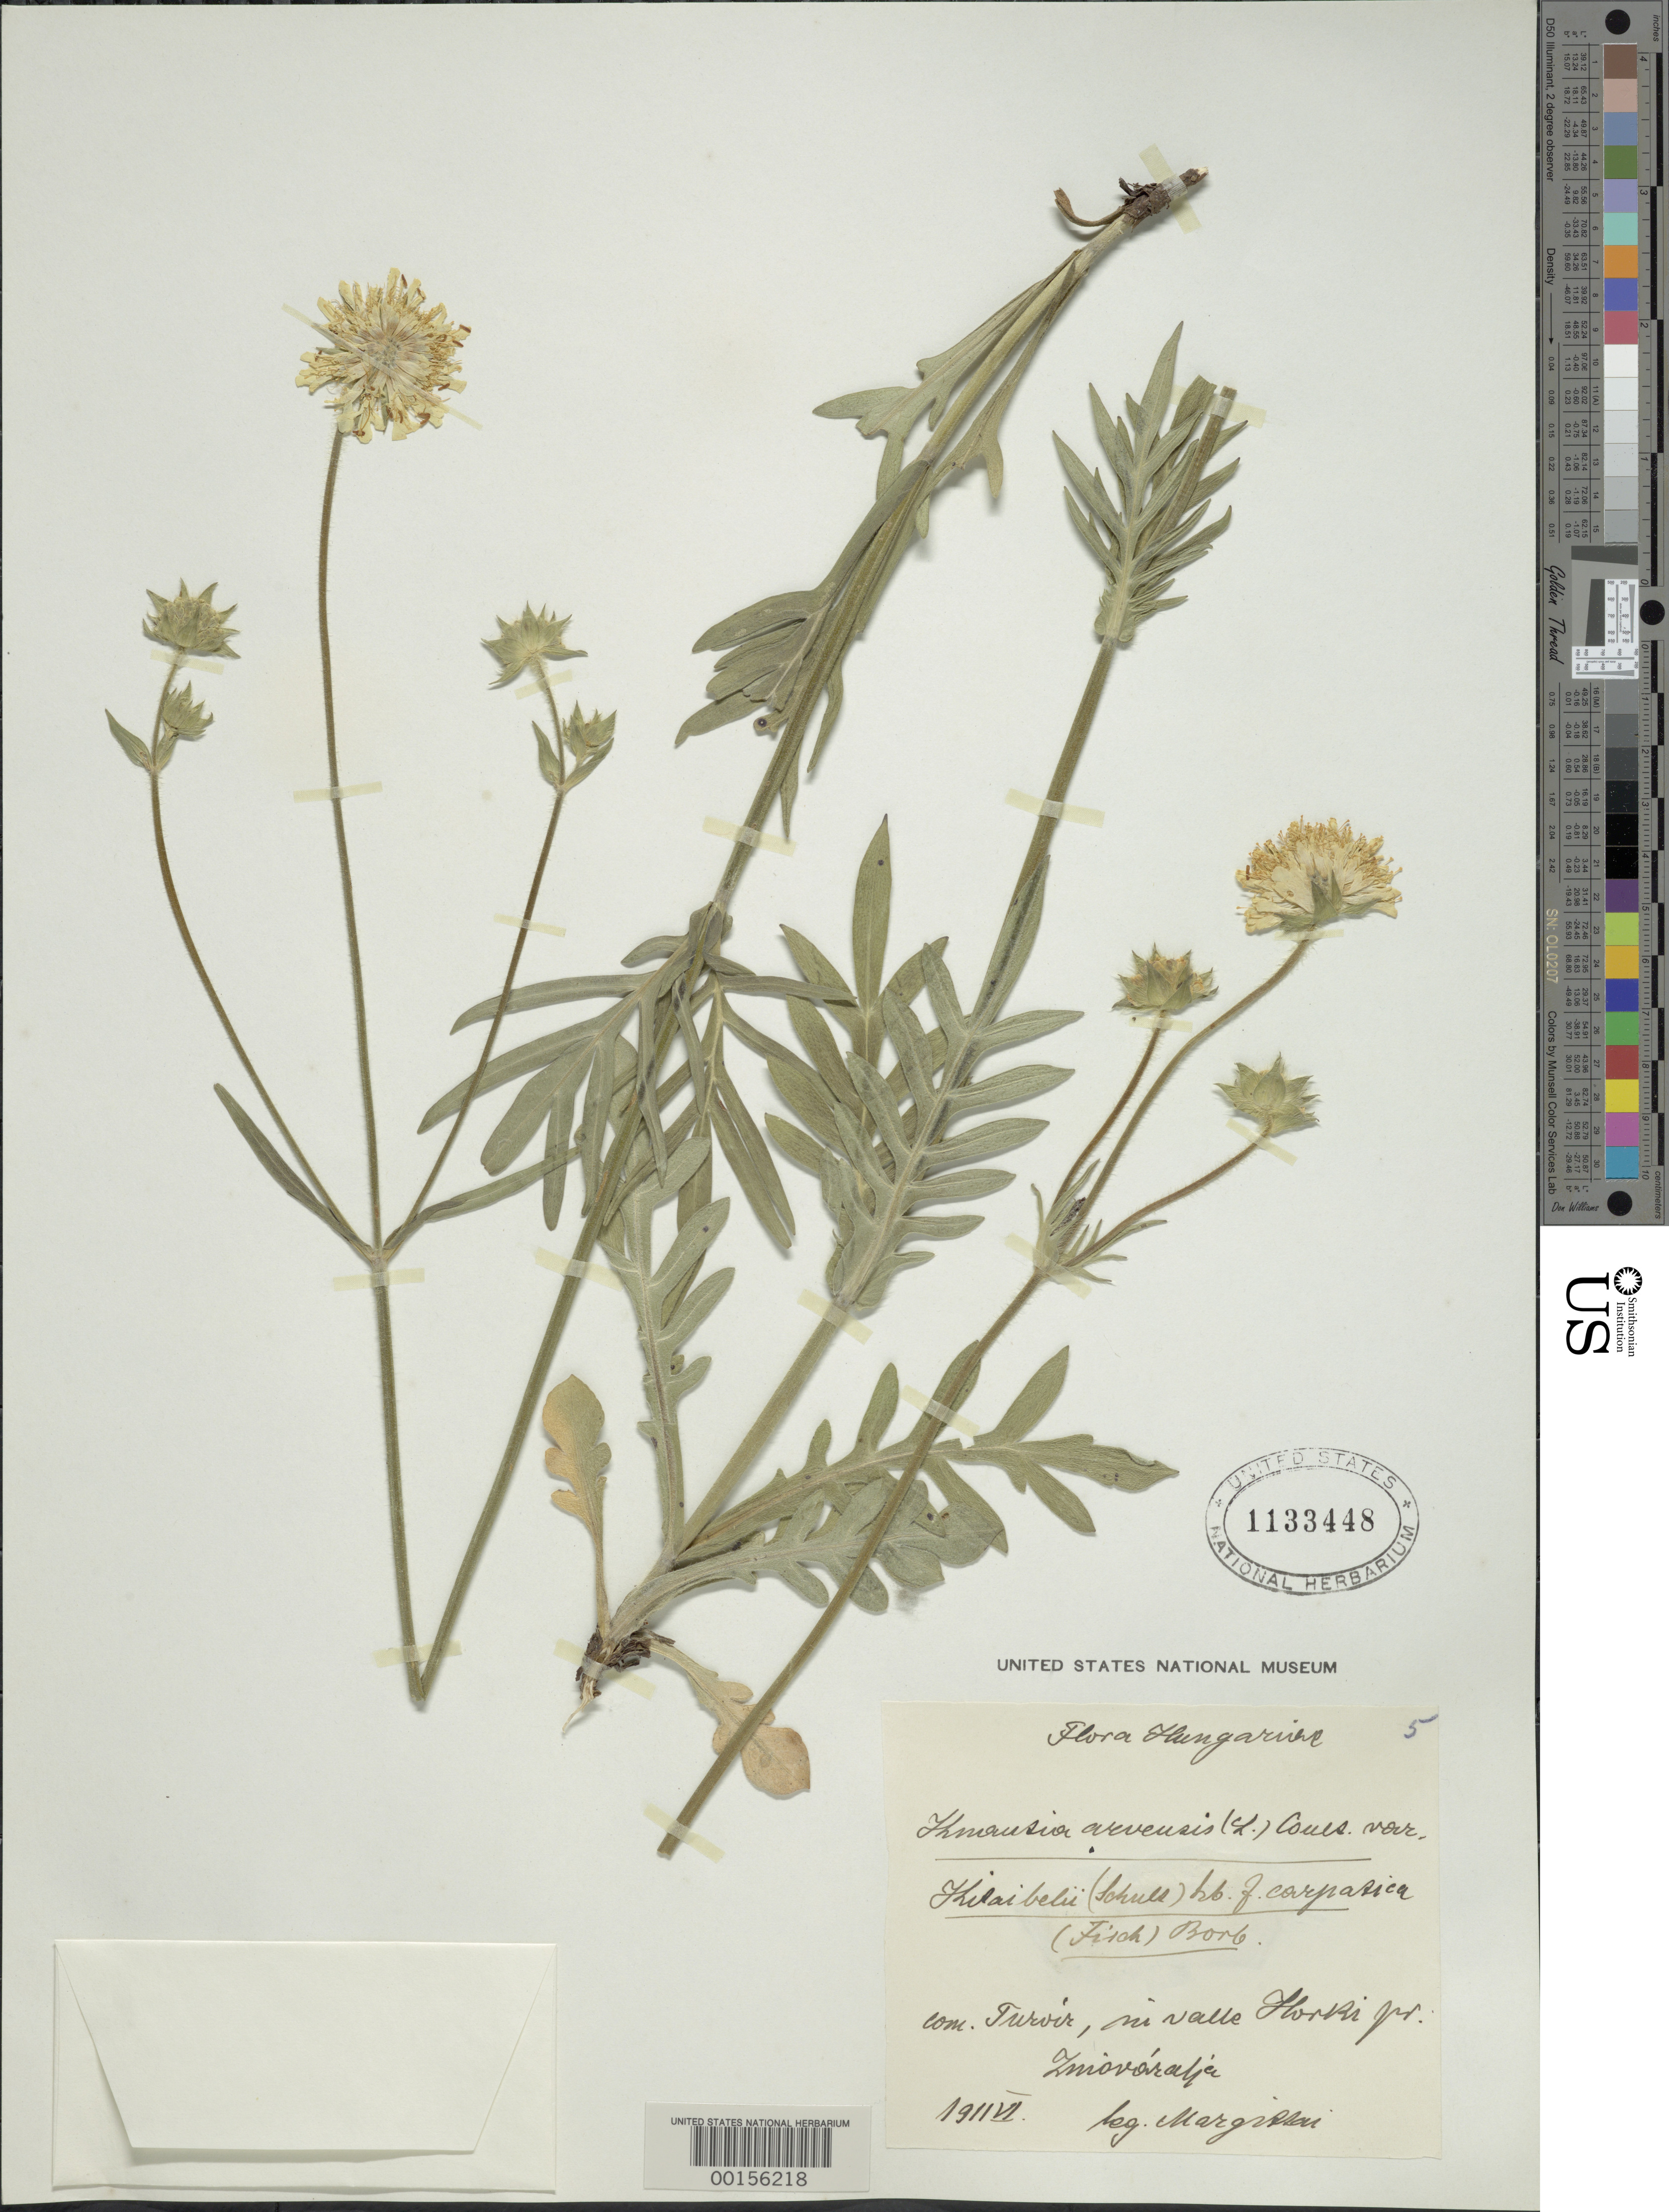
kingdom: Plantae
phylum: Tracheophyta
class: Magnoliopsida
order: Dipsacales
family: Caprifoliaceae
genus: Knautia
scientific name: Knautia arvensis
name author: (L.) Coult.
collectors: -. Margissai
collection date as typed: Jun 1911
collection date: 1911-06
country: Hungary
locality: Turoir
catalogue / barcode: US 1133448